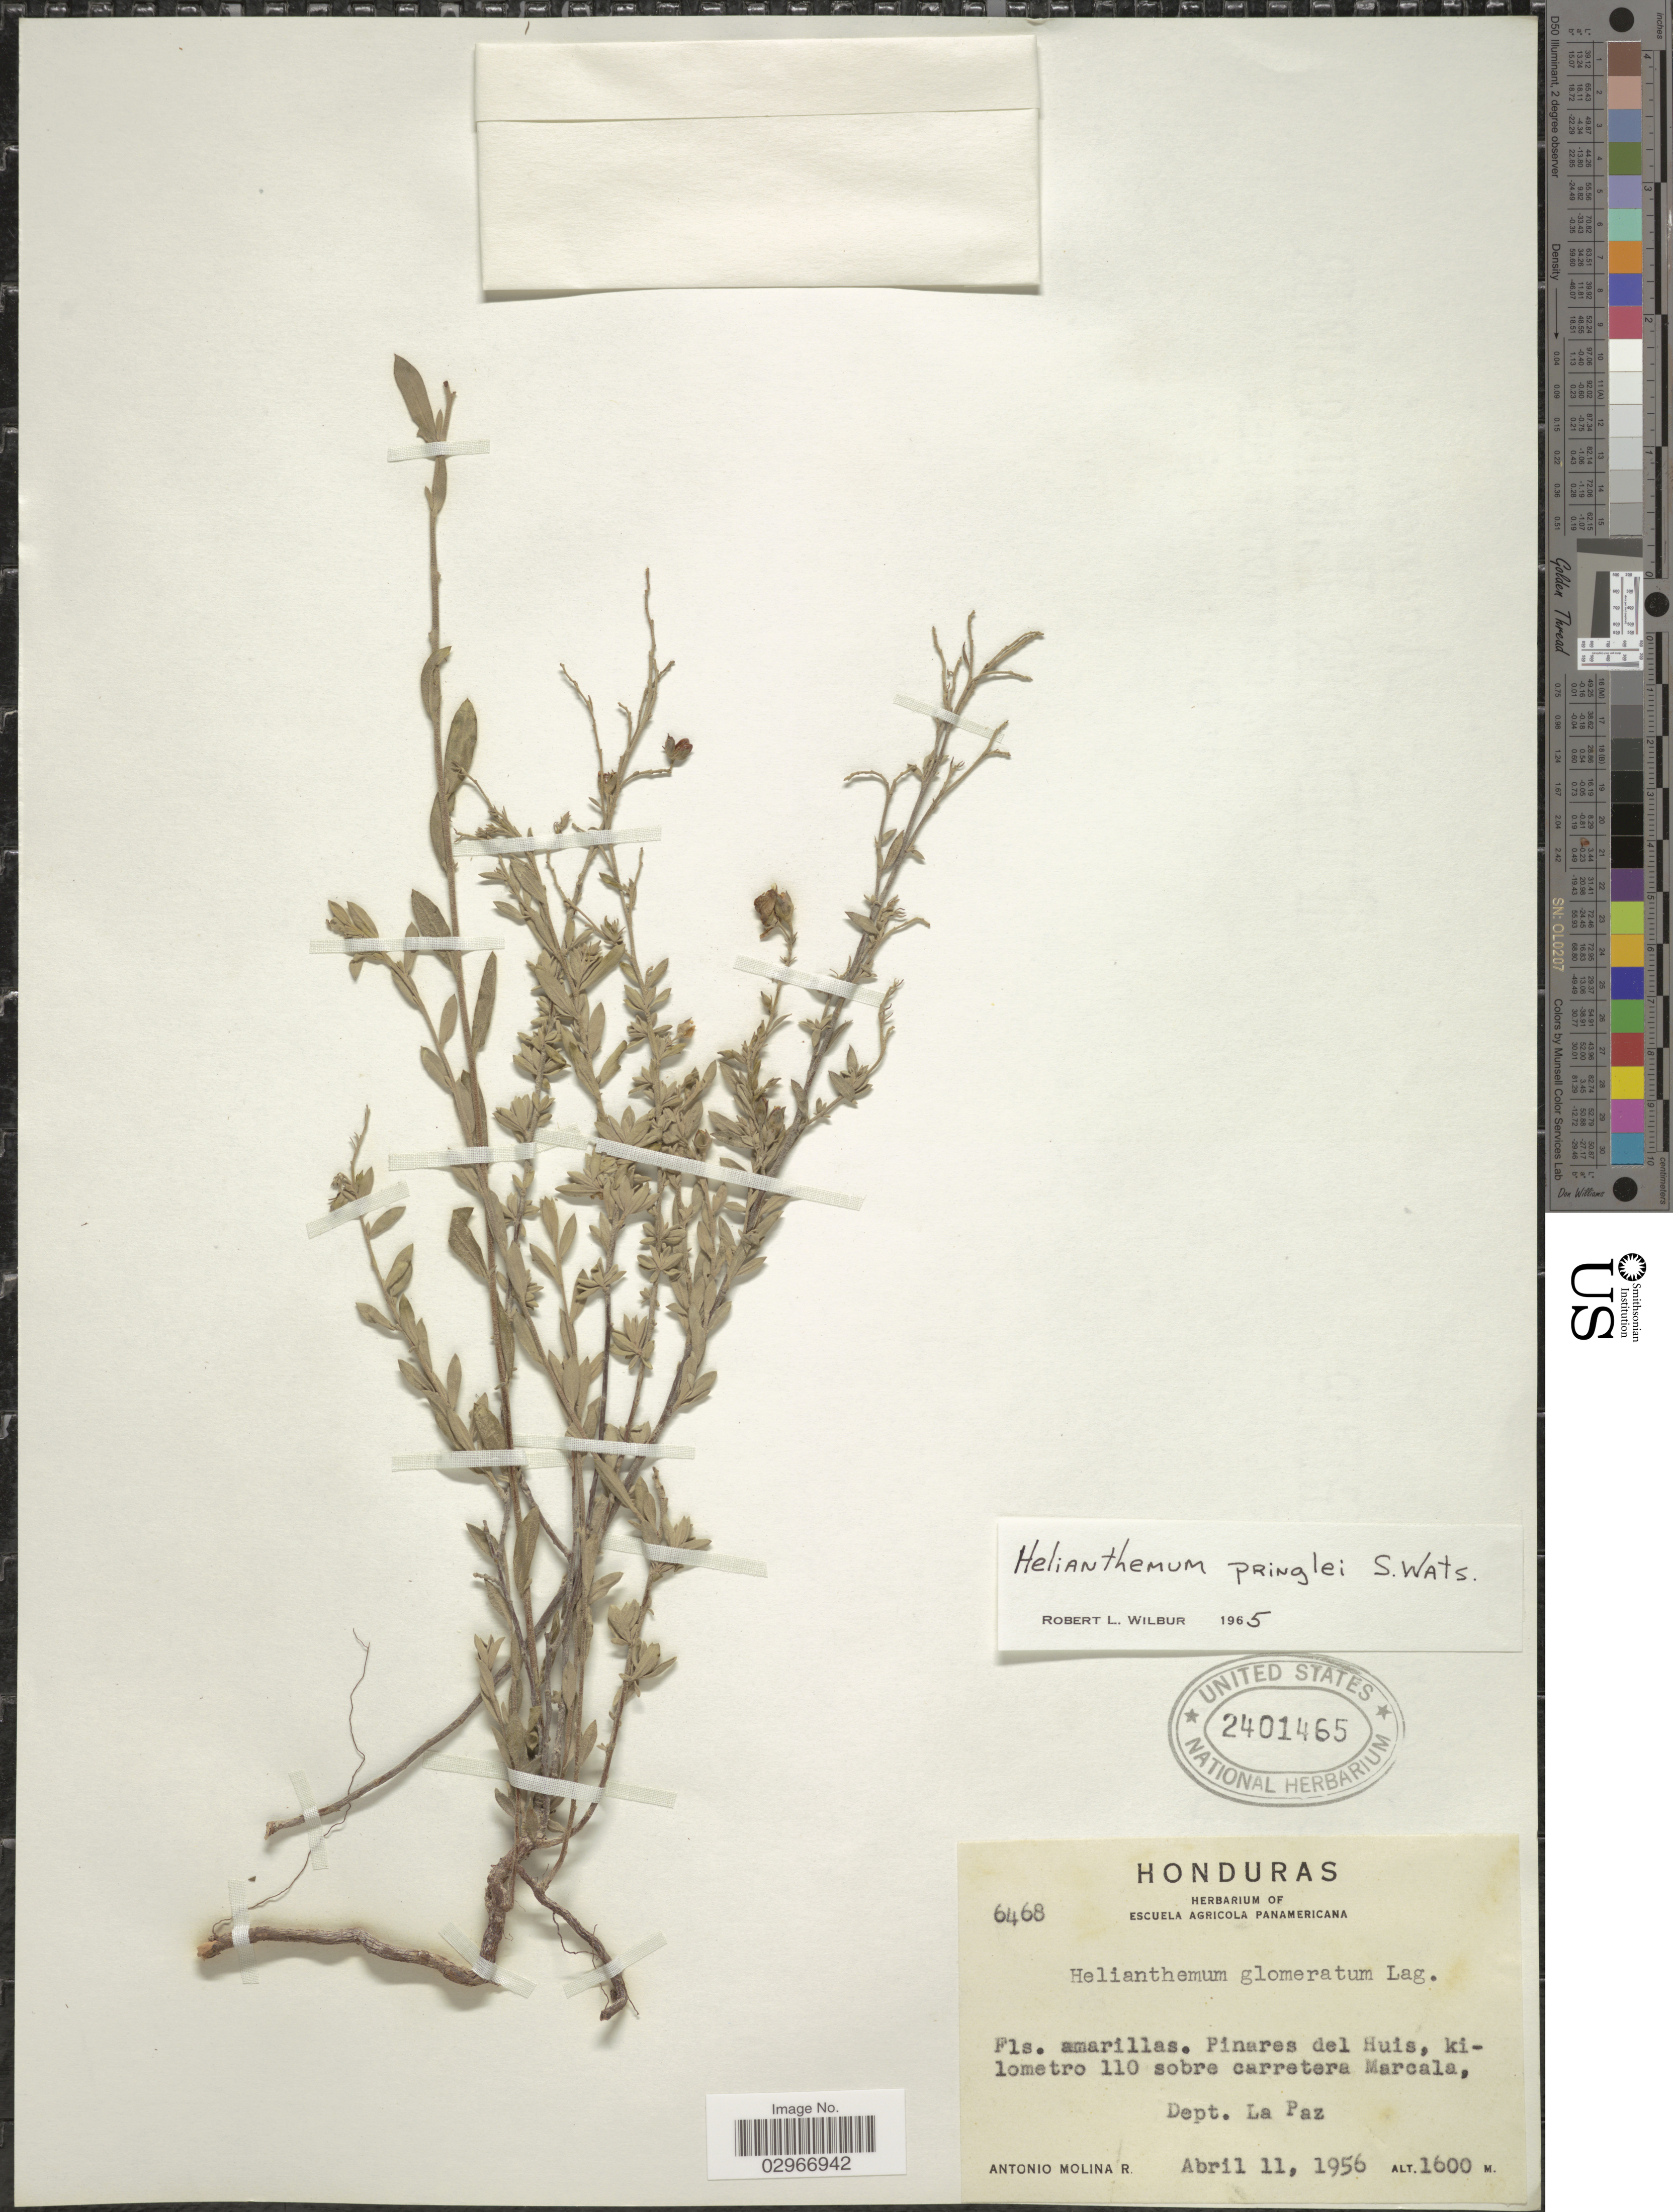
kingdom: Plantae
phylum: Tracheophyta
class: Magnoliopsida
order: Malvales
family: Cistaceae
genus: Helianthemum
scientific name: Helianthemum pringlei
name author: S. Watson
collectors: A. Molina R.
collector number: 6468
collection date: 1956-04-11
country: Honduras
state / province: La Paz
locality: Pinares del Huis, kilometro 110 sobre carretera Marcala, Dept. La Paz.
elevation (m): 1600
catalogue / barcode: US 2401465